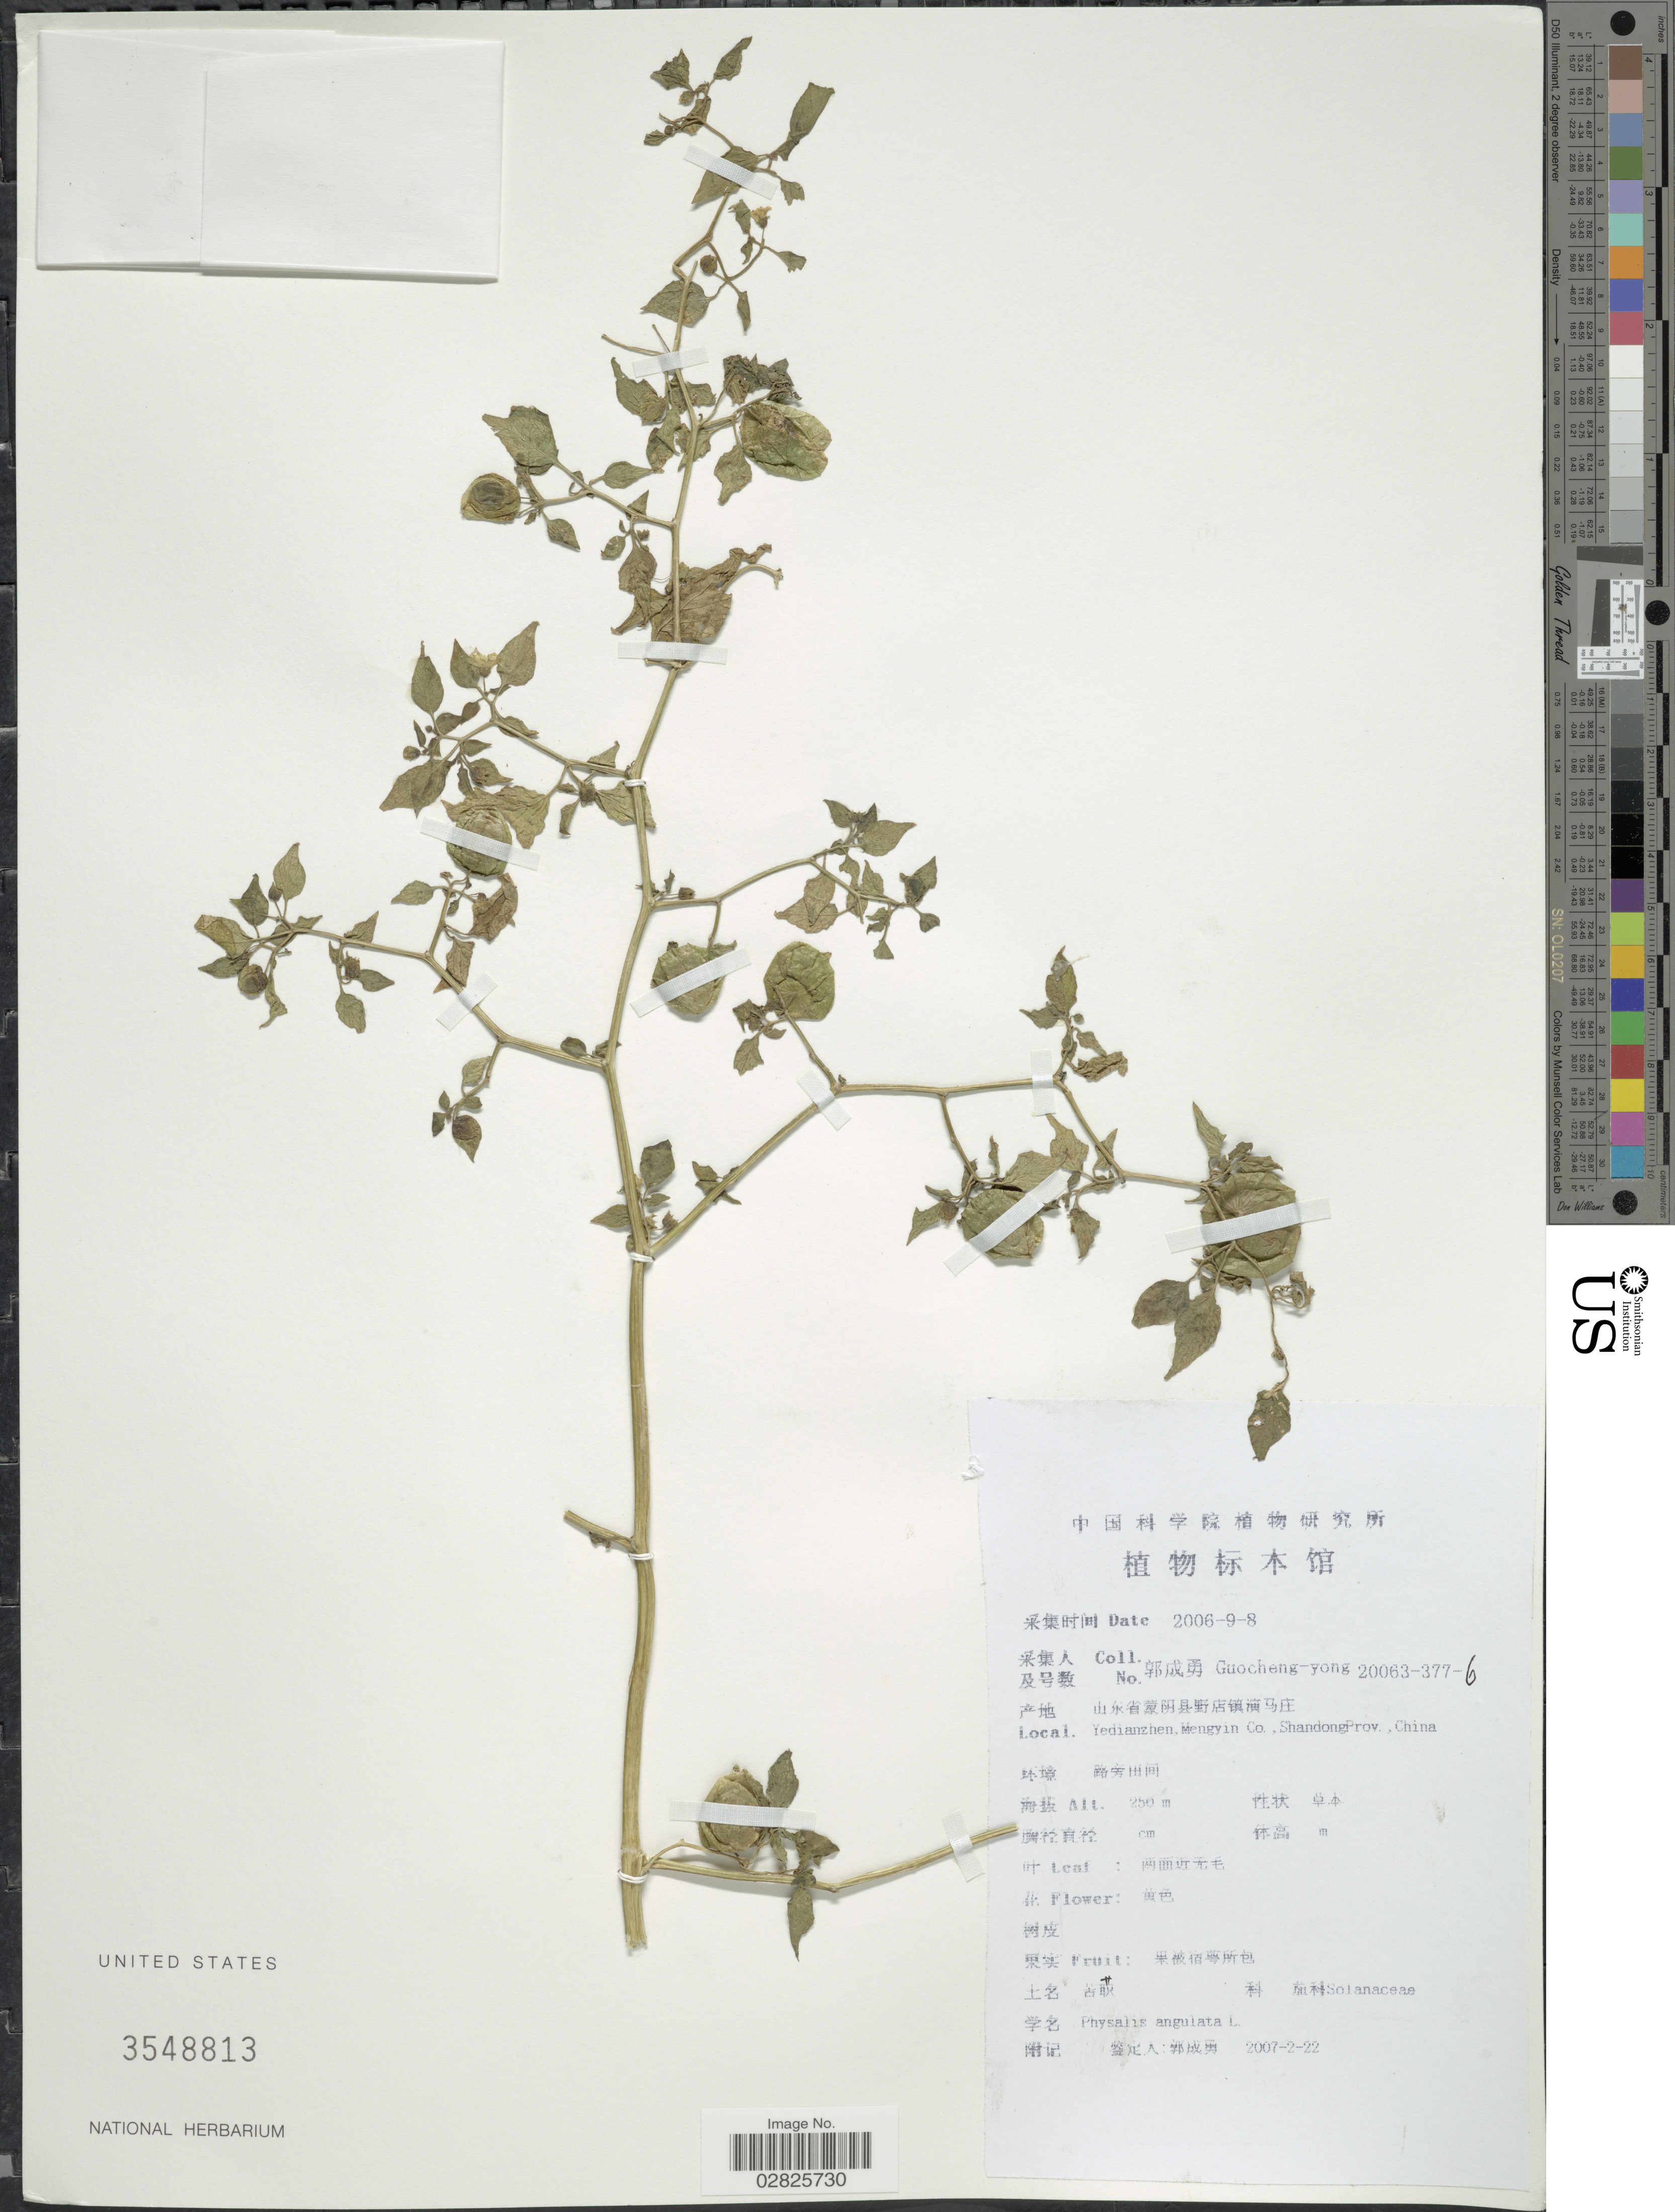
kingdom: Plantae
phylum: Tracheophyta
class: Magnoliopsida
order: Solanales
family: Solanaceae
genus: Physalis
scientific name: Physalis angulata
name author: L.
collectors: Guo cheng-yong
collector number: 20063-377-6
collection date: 2006-09-08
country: China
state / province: Shandong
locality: Yedianzhen, Mengyin Co.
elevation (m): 250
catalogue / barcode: US 3548813